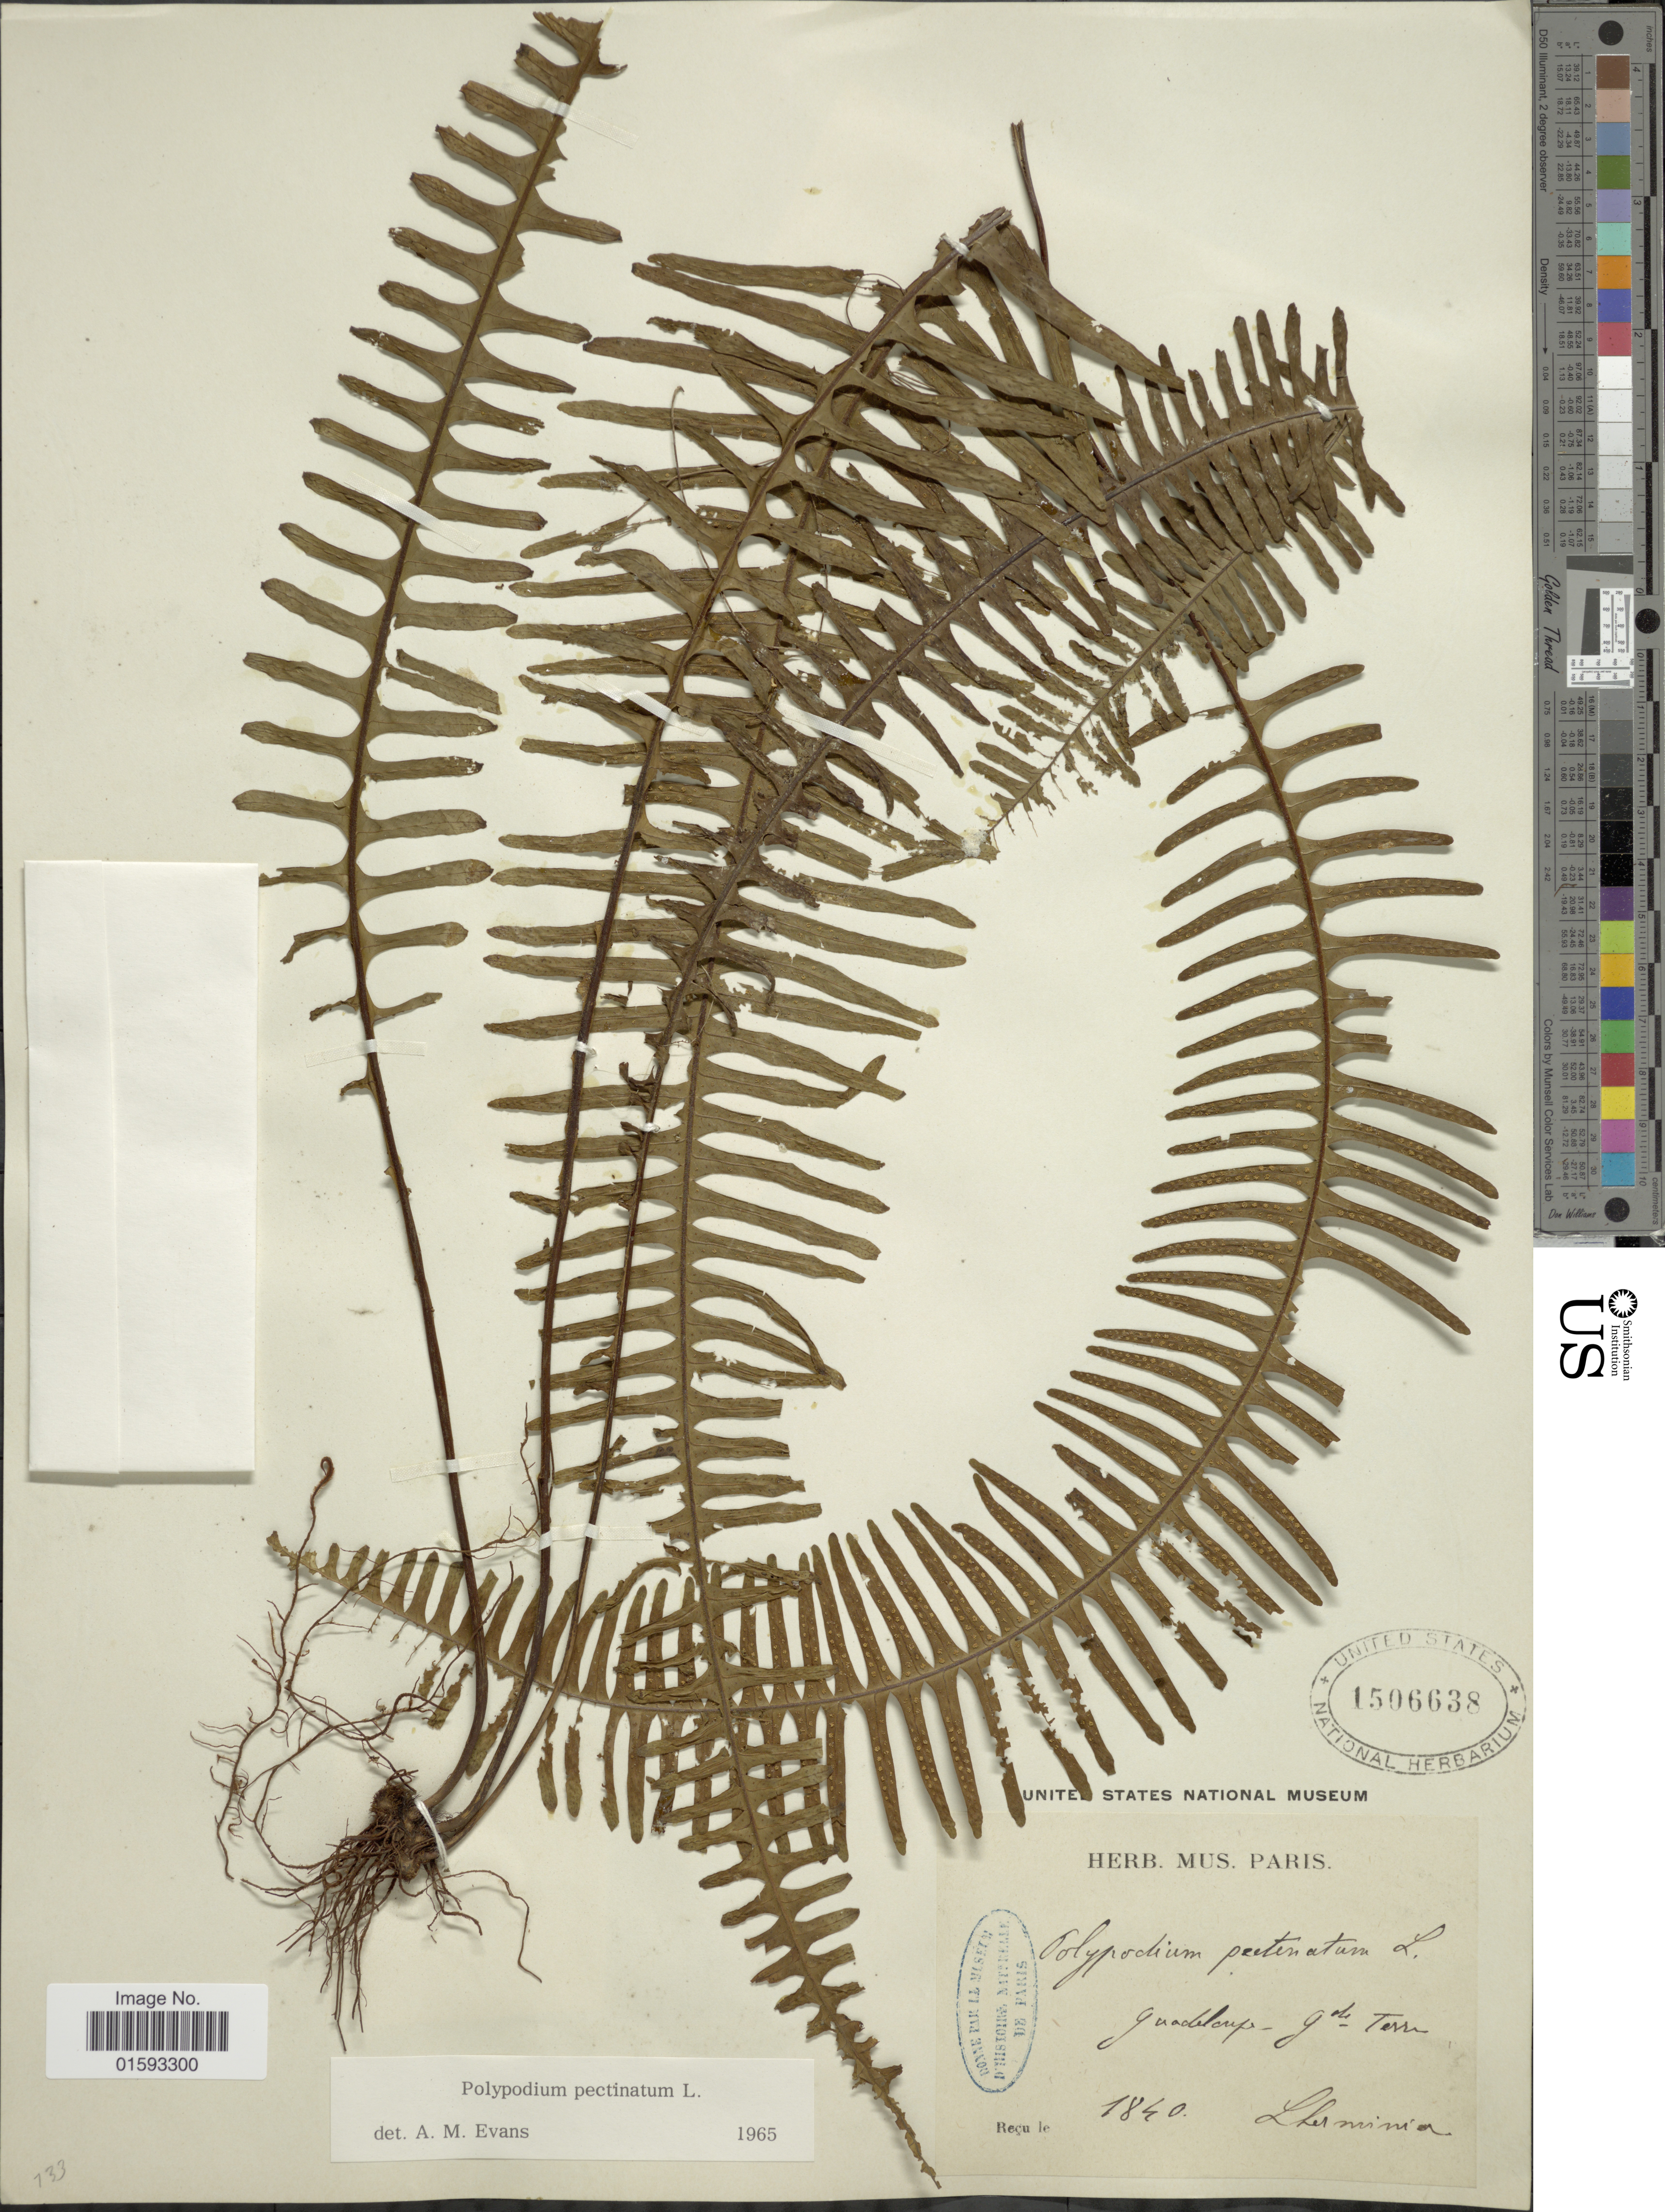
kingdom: Plantae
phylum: Tracheophyta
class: Polypodiopsida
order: Polypodiales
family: Polypodiaceae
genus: Pecluma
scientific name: Pecluma pectinata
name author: (L.) M.G. Price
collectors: -. L'Herminier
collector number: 1840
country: Guadeloupe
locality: Gde Terre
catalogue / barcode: US 1506638